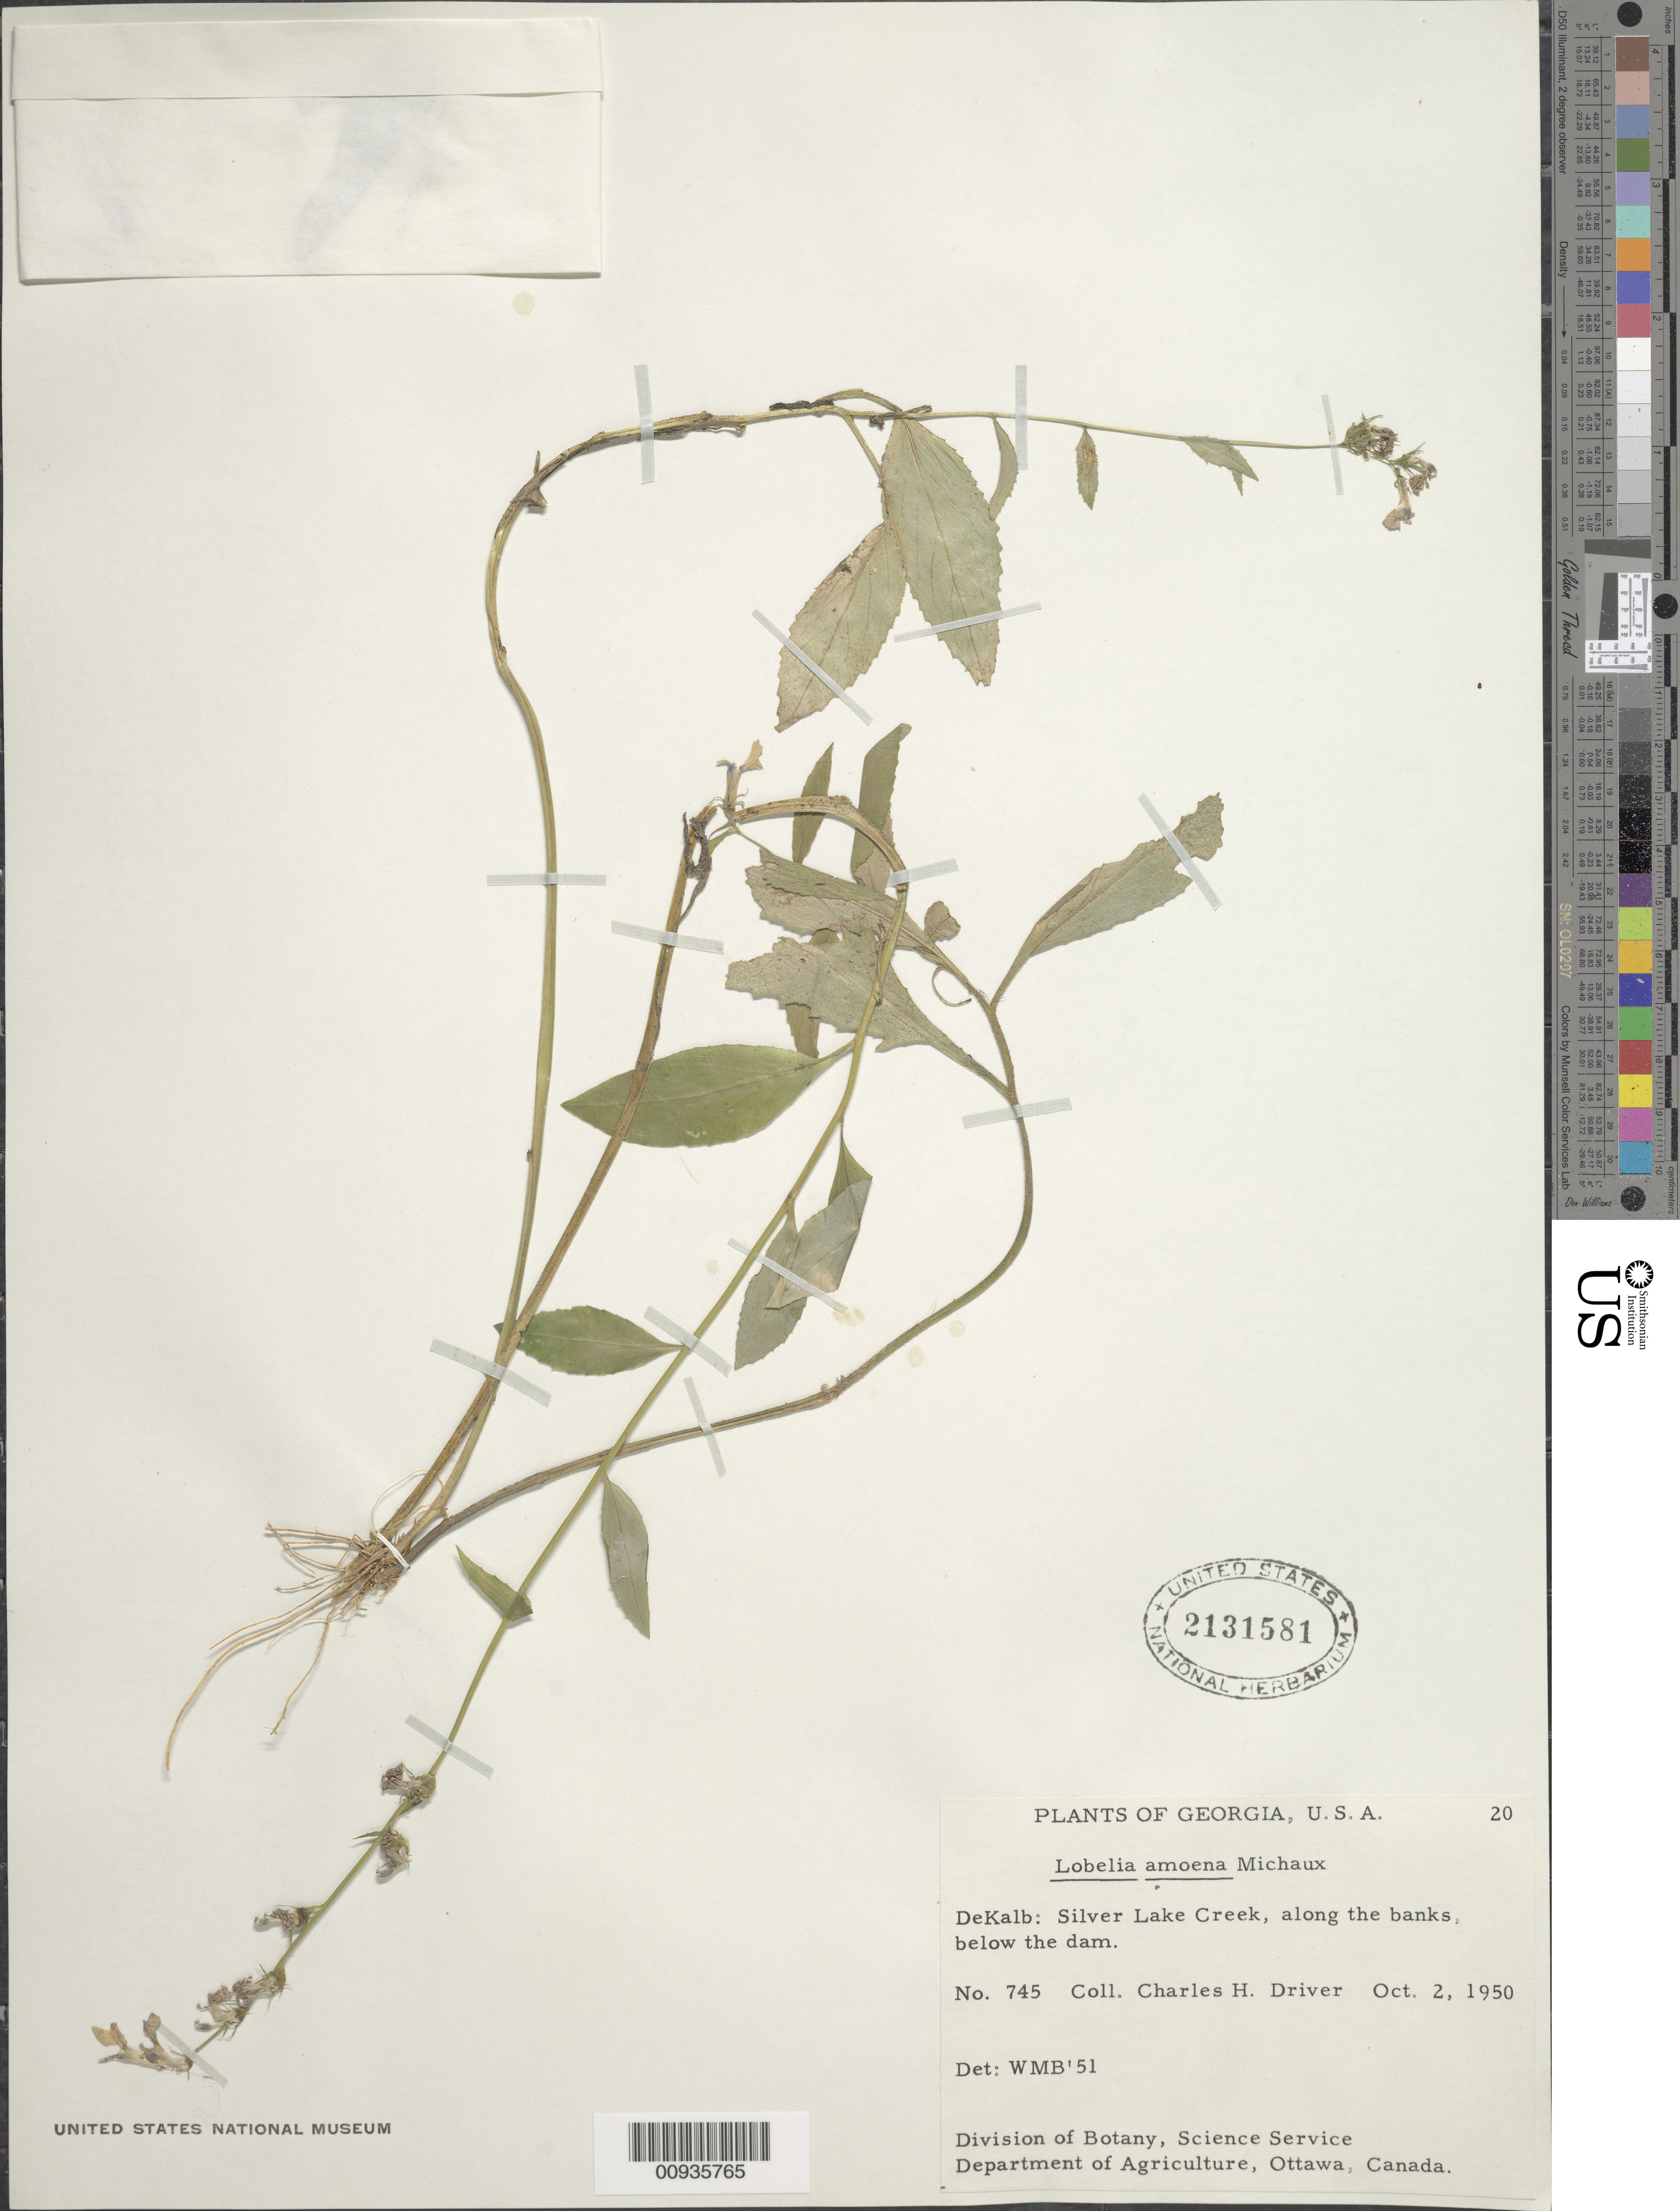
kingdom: Plantae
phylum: Tracheophyta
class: Magnoliopsida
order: Asterales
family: Campanulaceae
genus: Lobelia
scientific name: Lobelia amoena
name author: Michx.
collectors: C. Driver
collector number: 745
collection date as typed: Oct. 2, 1950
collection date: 1950-10-02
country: United States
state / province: Georgia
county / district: DeKalb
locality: Silver Lake Creek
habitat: along the banks, below the dam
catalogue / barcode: US 2131581